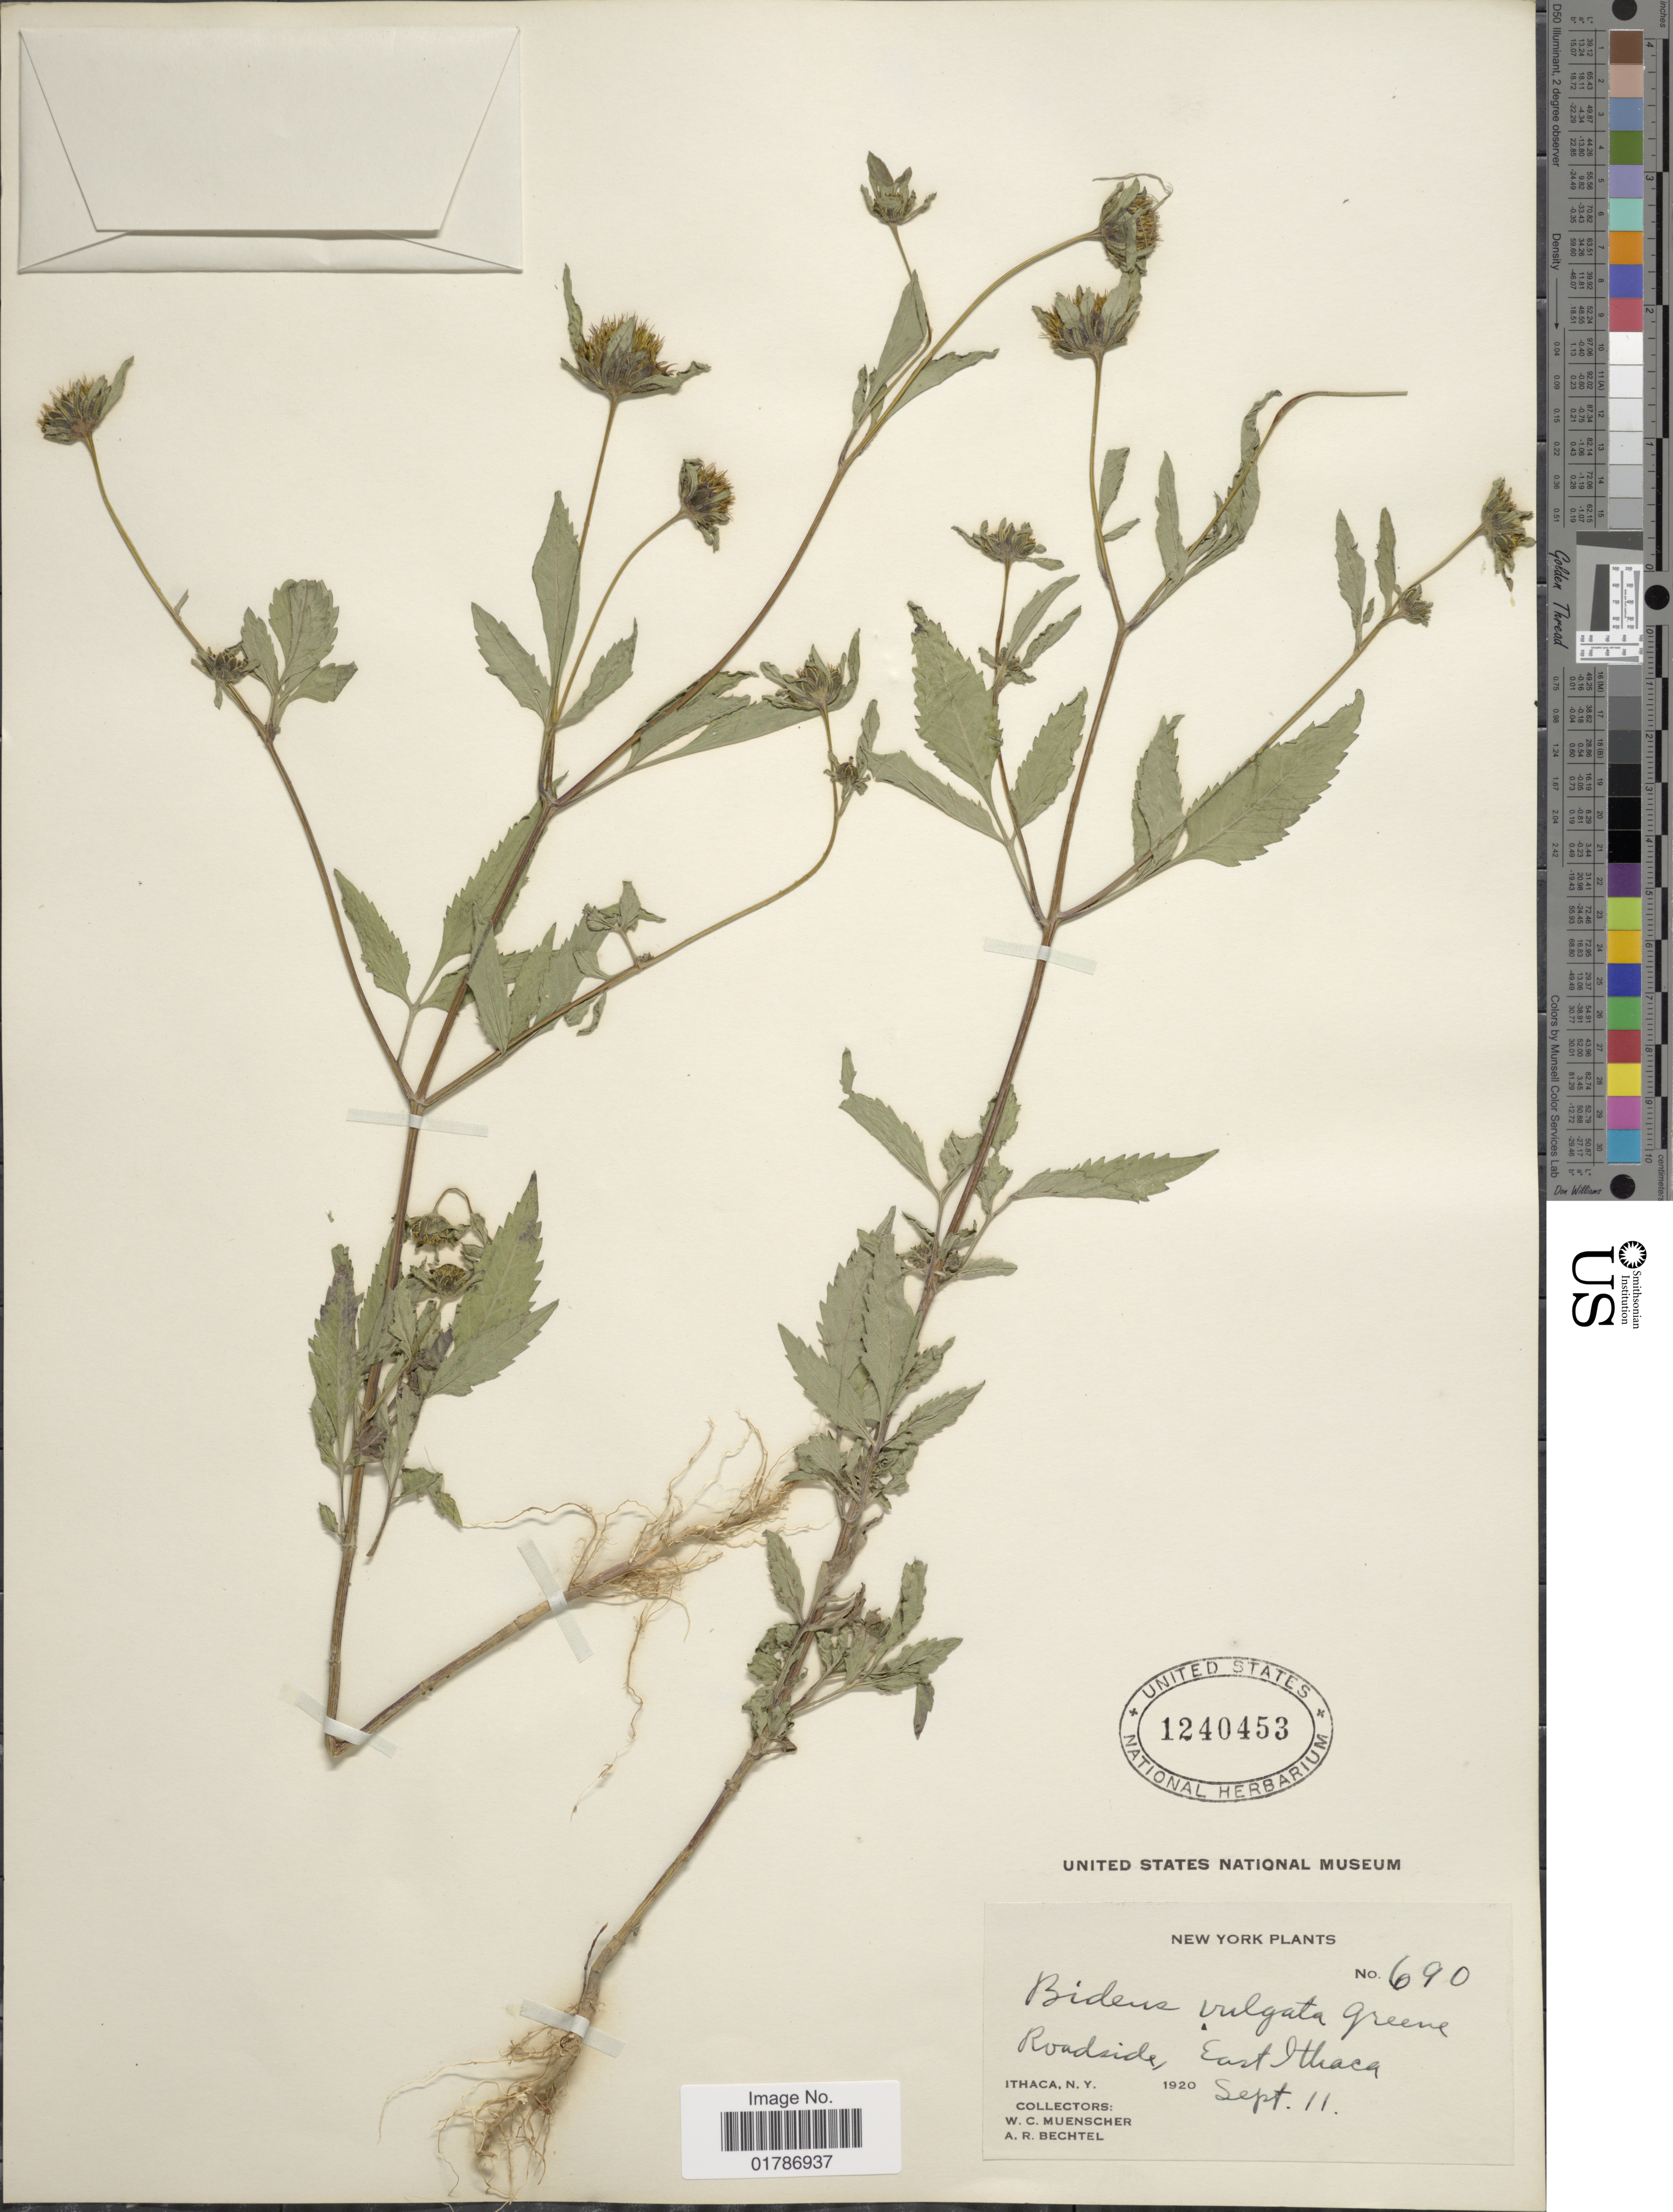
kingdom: Plantae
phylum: Tracheophyta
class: Magnoliopsida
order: Asterales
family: Asteraceae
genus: Bidens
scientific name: Bidens vulgata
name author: Greene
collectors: W. Muenscher & A. Bechtel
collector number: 690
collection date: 1920-09-11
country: United States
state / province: New York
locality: Roadside, East Ithaca, N. Y.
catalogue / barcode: US 1240453